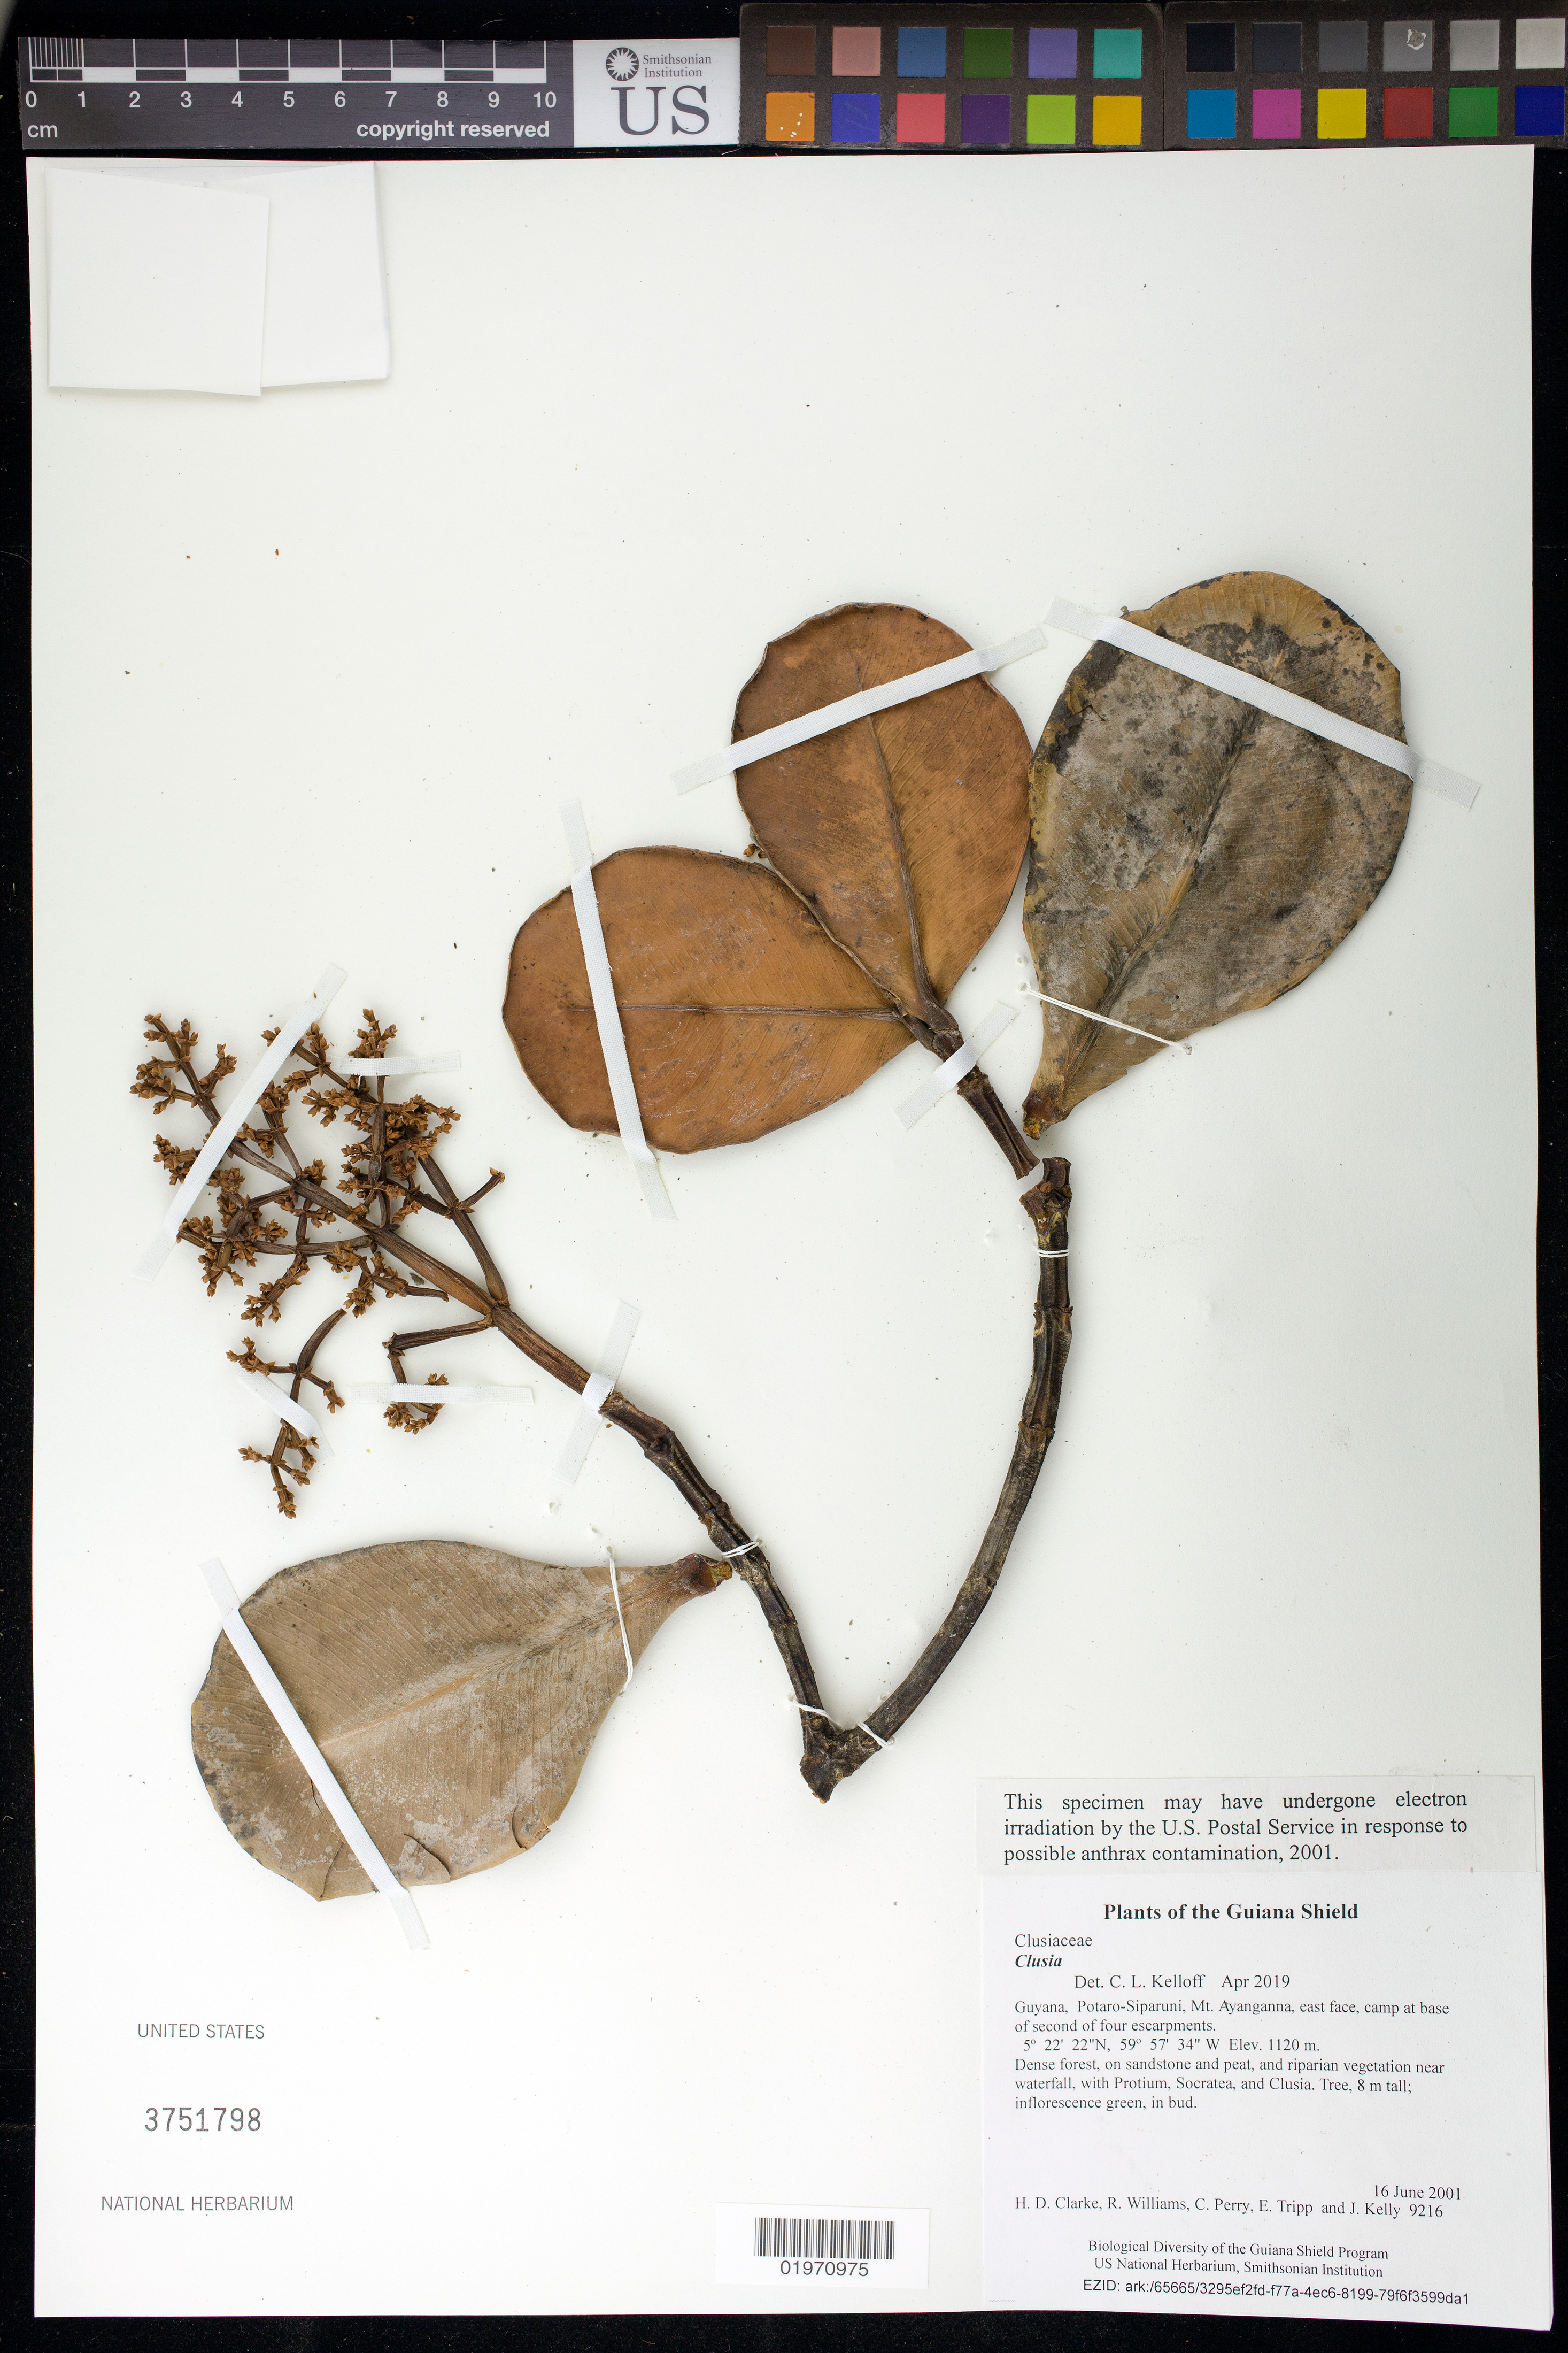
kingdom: Plantae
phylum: Tracheophyta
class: Magnoliopsida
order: Malpighiales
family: Clusiaceae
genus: Clusia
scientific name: Clusia sp.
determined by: Kelloff, C. L.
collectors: H. D. Clarke, R. Williams, C. Perry, E. Tripp & J. Kelly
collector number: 9216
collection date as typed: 16 June 2001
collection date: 2001-06-16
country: Guyana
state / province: Potaro-Siparuni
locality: Mt. Ayanganna, east face, camp at base of second of four escarpments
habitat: Dense forest, on sandstone and peat, and riparian vegetation near waterfall, with Protium, Socratea, and Clusia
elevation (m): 1120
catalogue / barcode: US 3751798